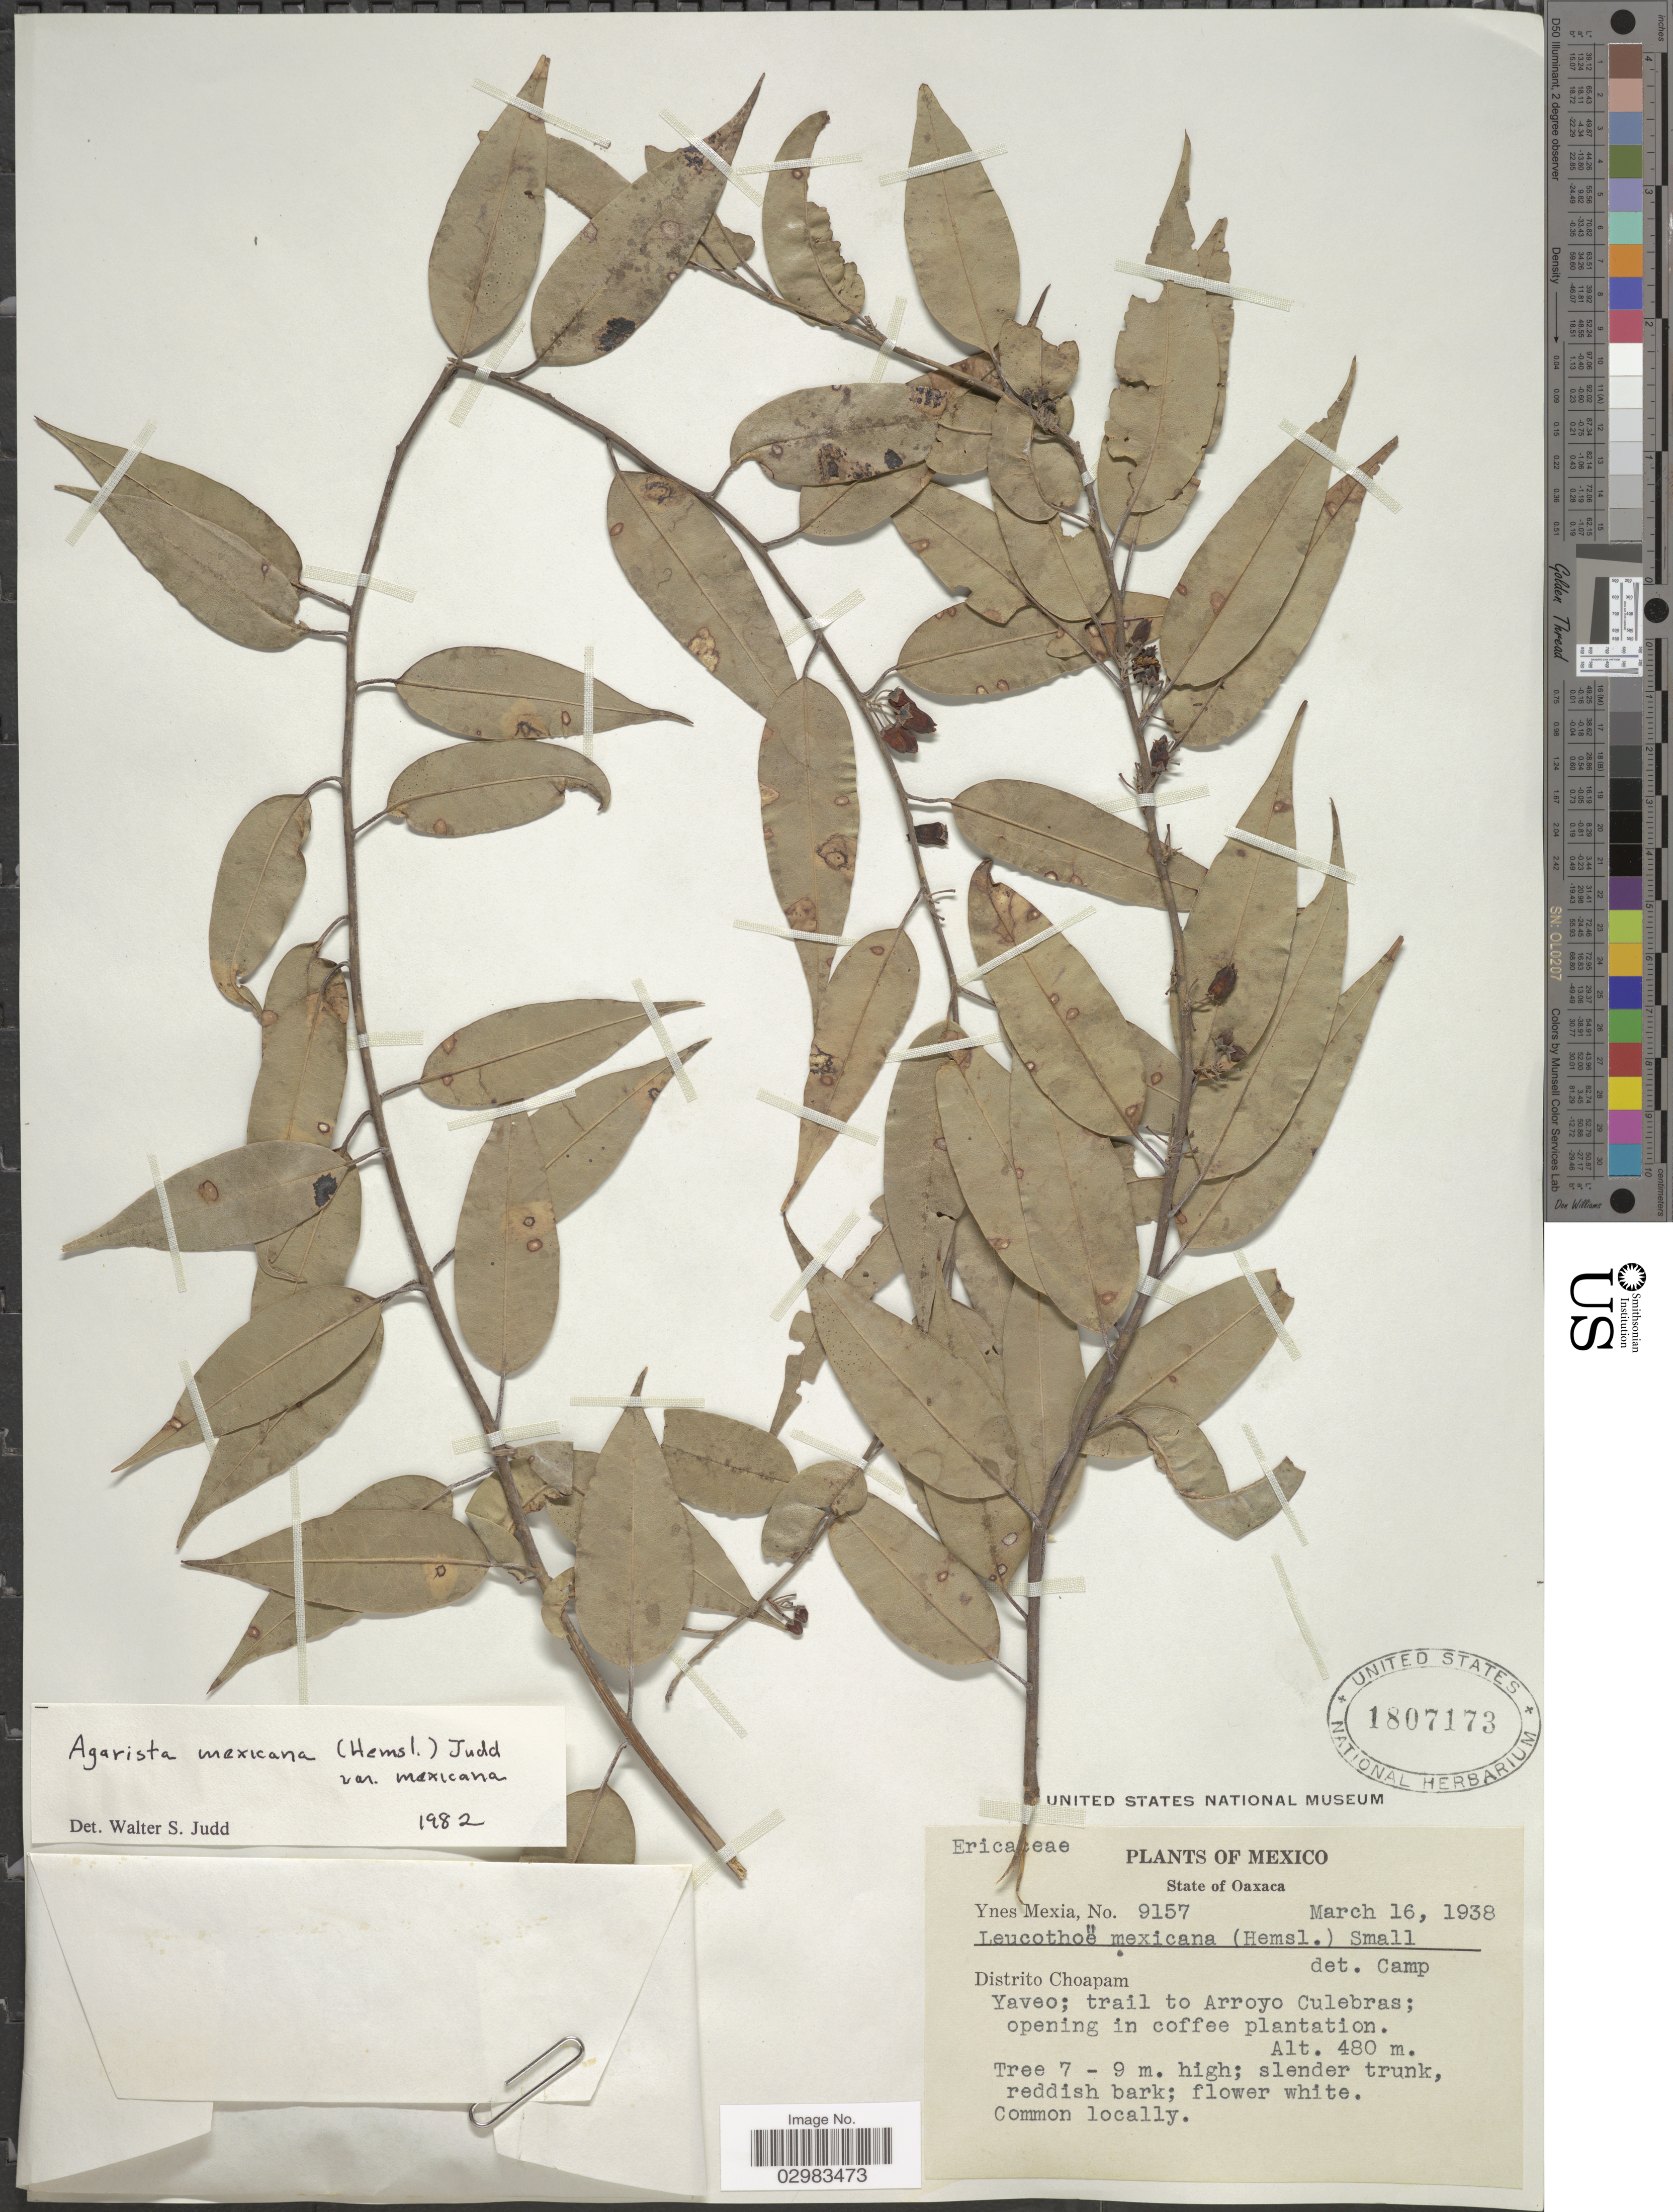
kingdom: Plantae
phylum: Tracheophyta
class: Magnoliopsida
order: Ericales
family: Ericaceae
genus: Leucothoe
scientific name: Leucothoë mexicana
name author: (Hemsl.) Small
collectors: Y. Mexia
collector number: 9157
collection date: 1938-03-16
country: Mexico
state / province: Oaxaca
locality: Distrito Choapam. Yaveo; trail to Arroyo Culebras; opening in coffee plantation.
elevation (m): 480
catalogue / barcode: US 1807173